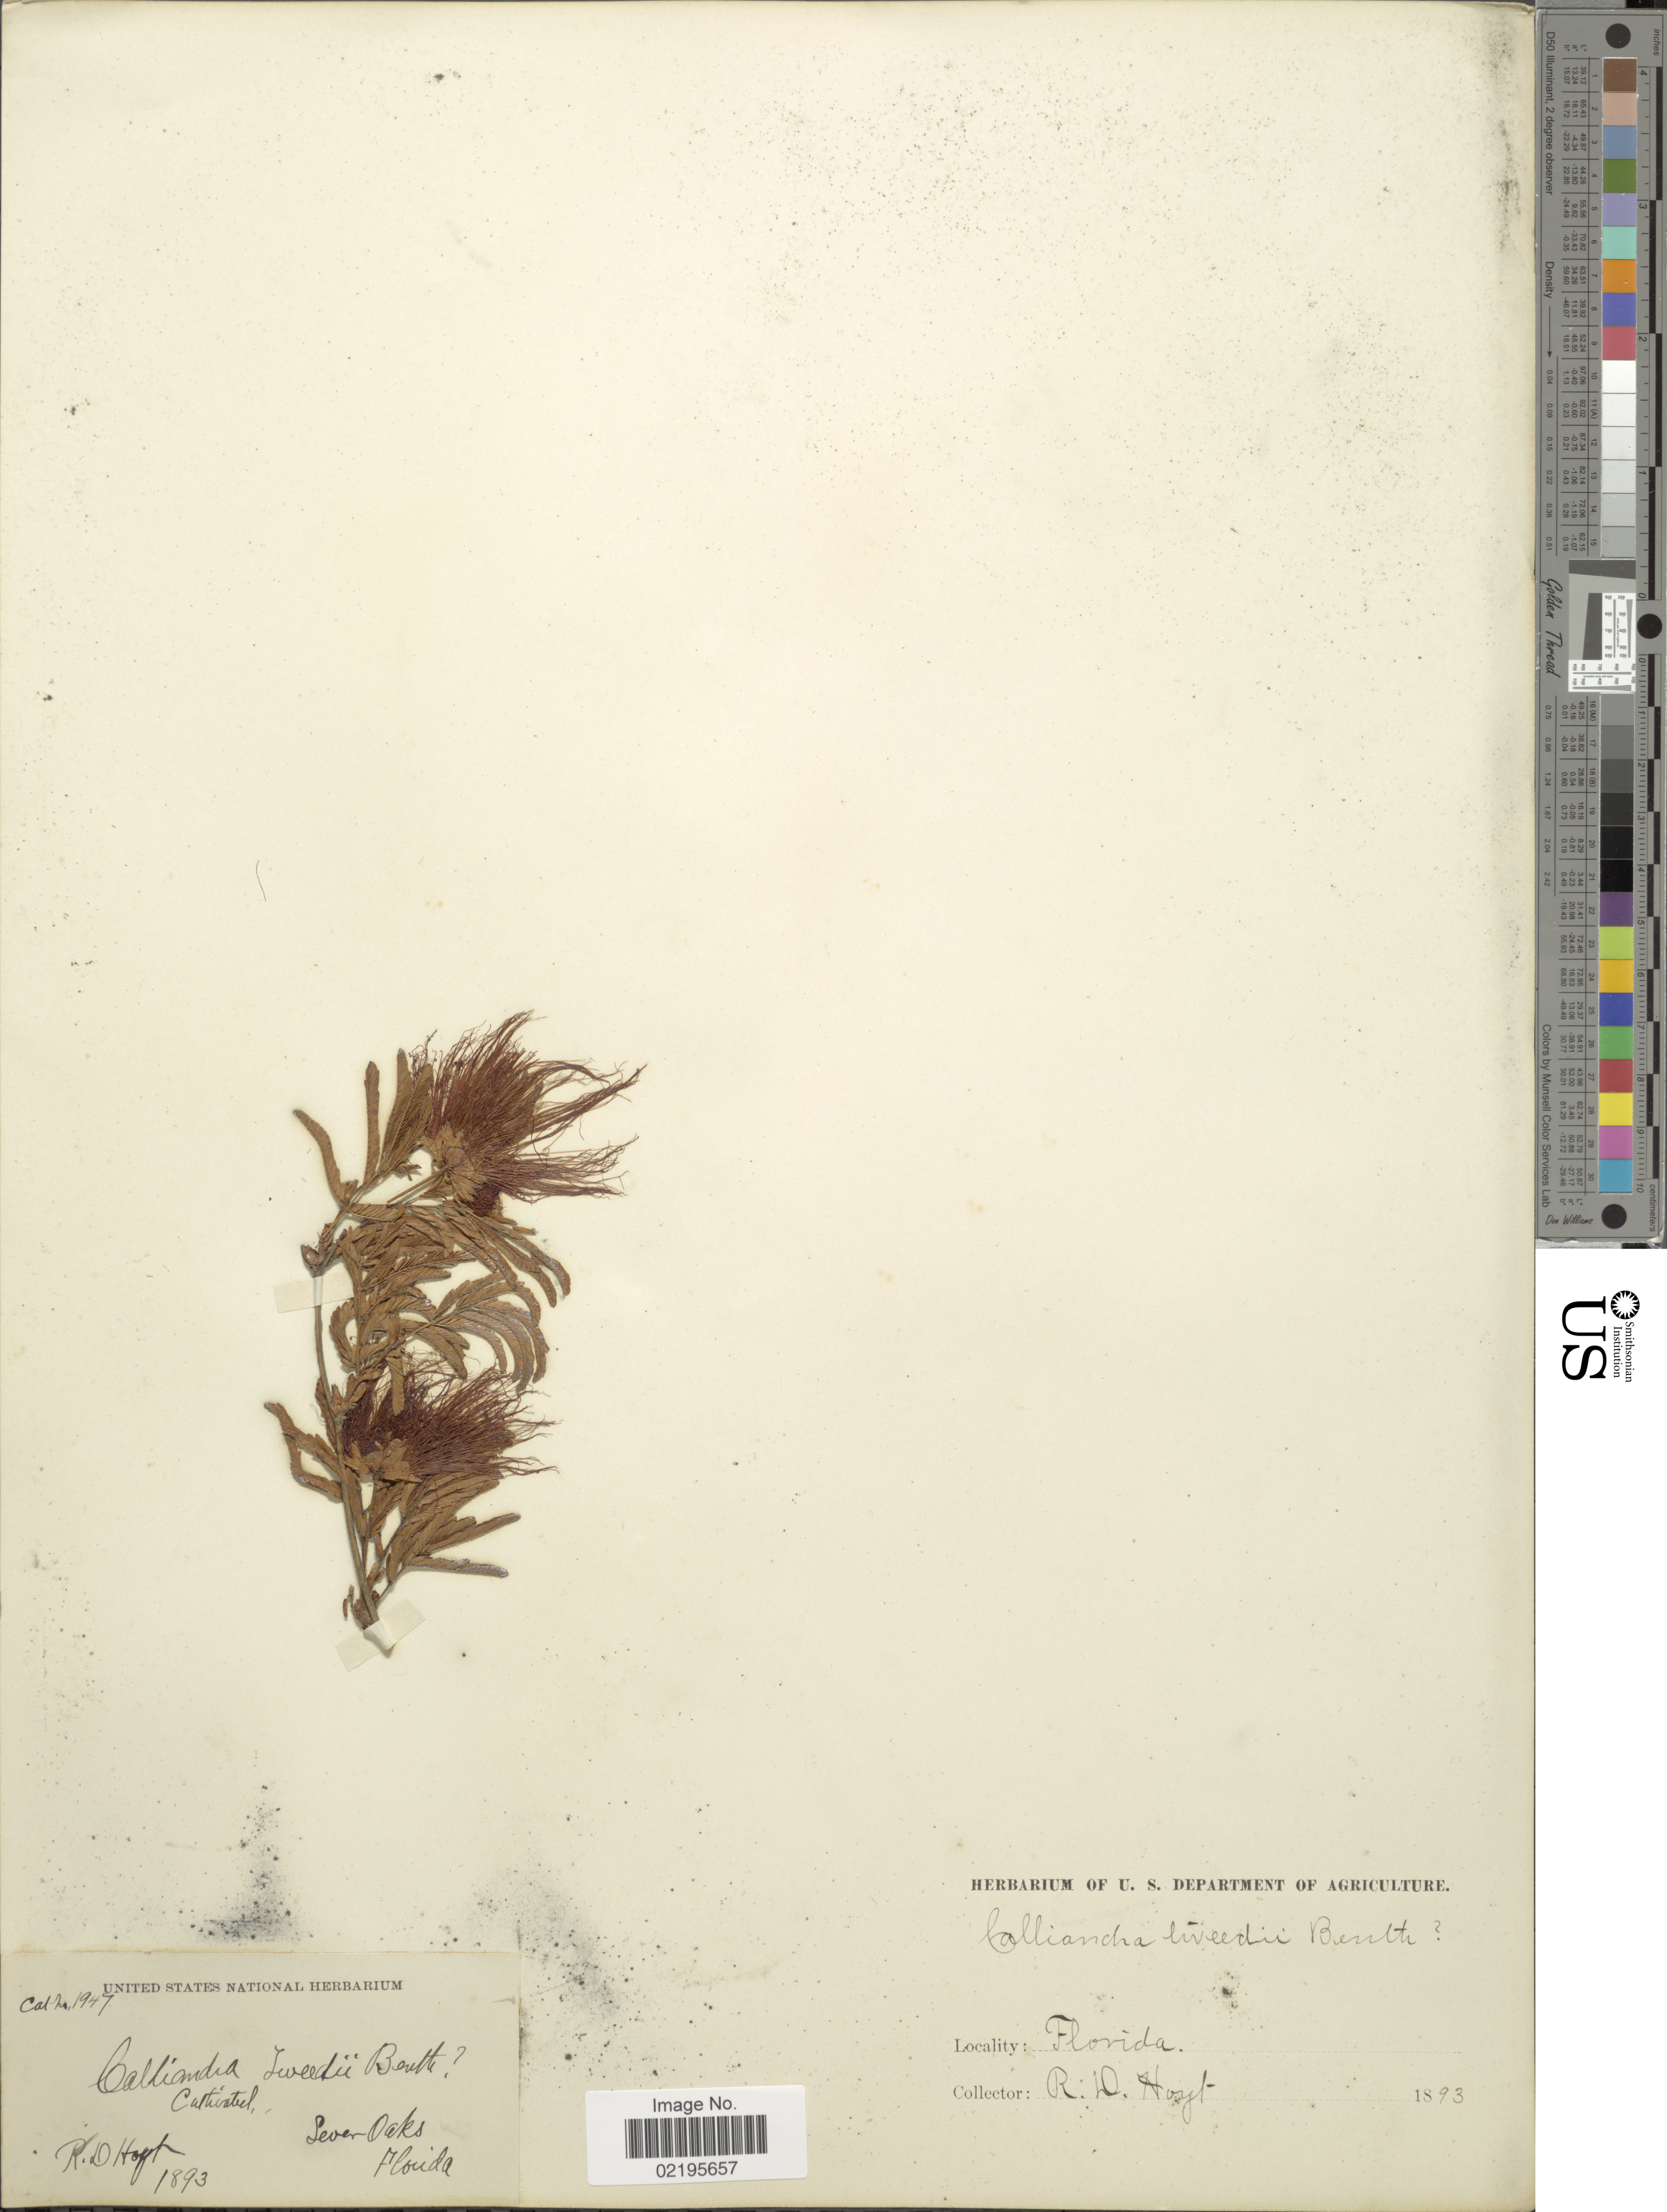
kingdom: Plantae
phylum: Tracheophyta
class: Magnoliopsida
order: Fabales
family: Fabaceae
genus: Calliandra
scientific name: Calliandra tweediei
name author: Benth.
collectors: R. Hoyt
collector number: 21947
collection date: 1893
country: United States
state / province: Florida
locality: Seven Oaks